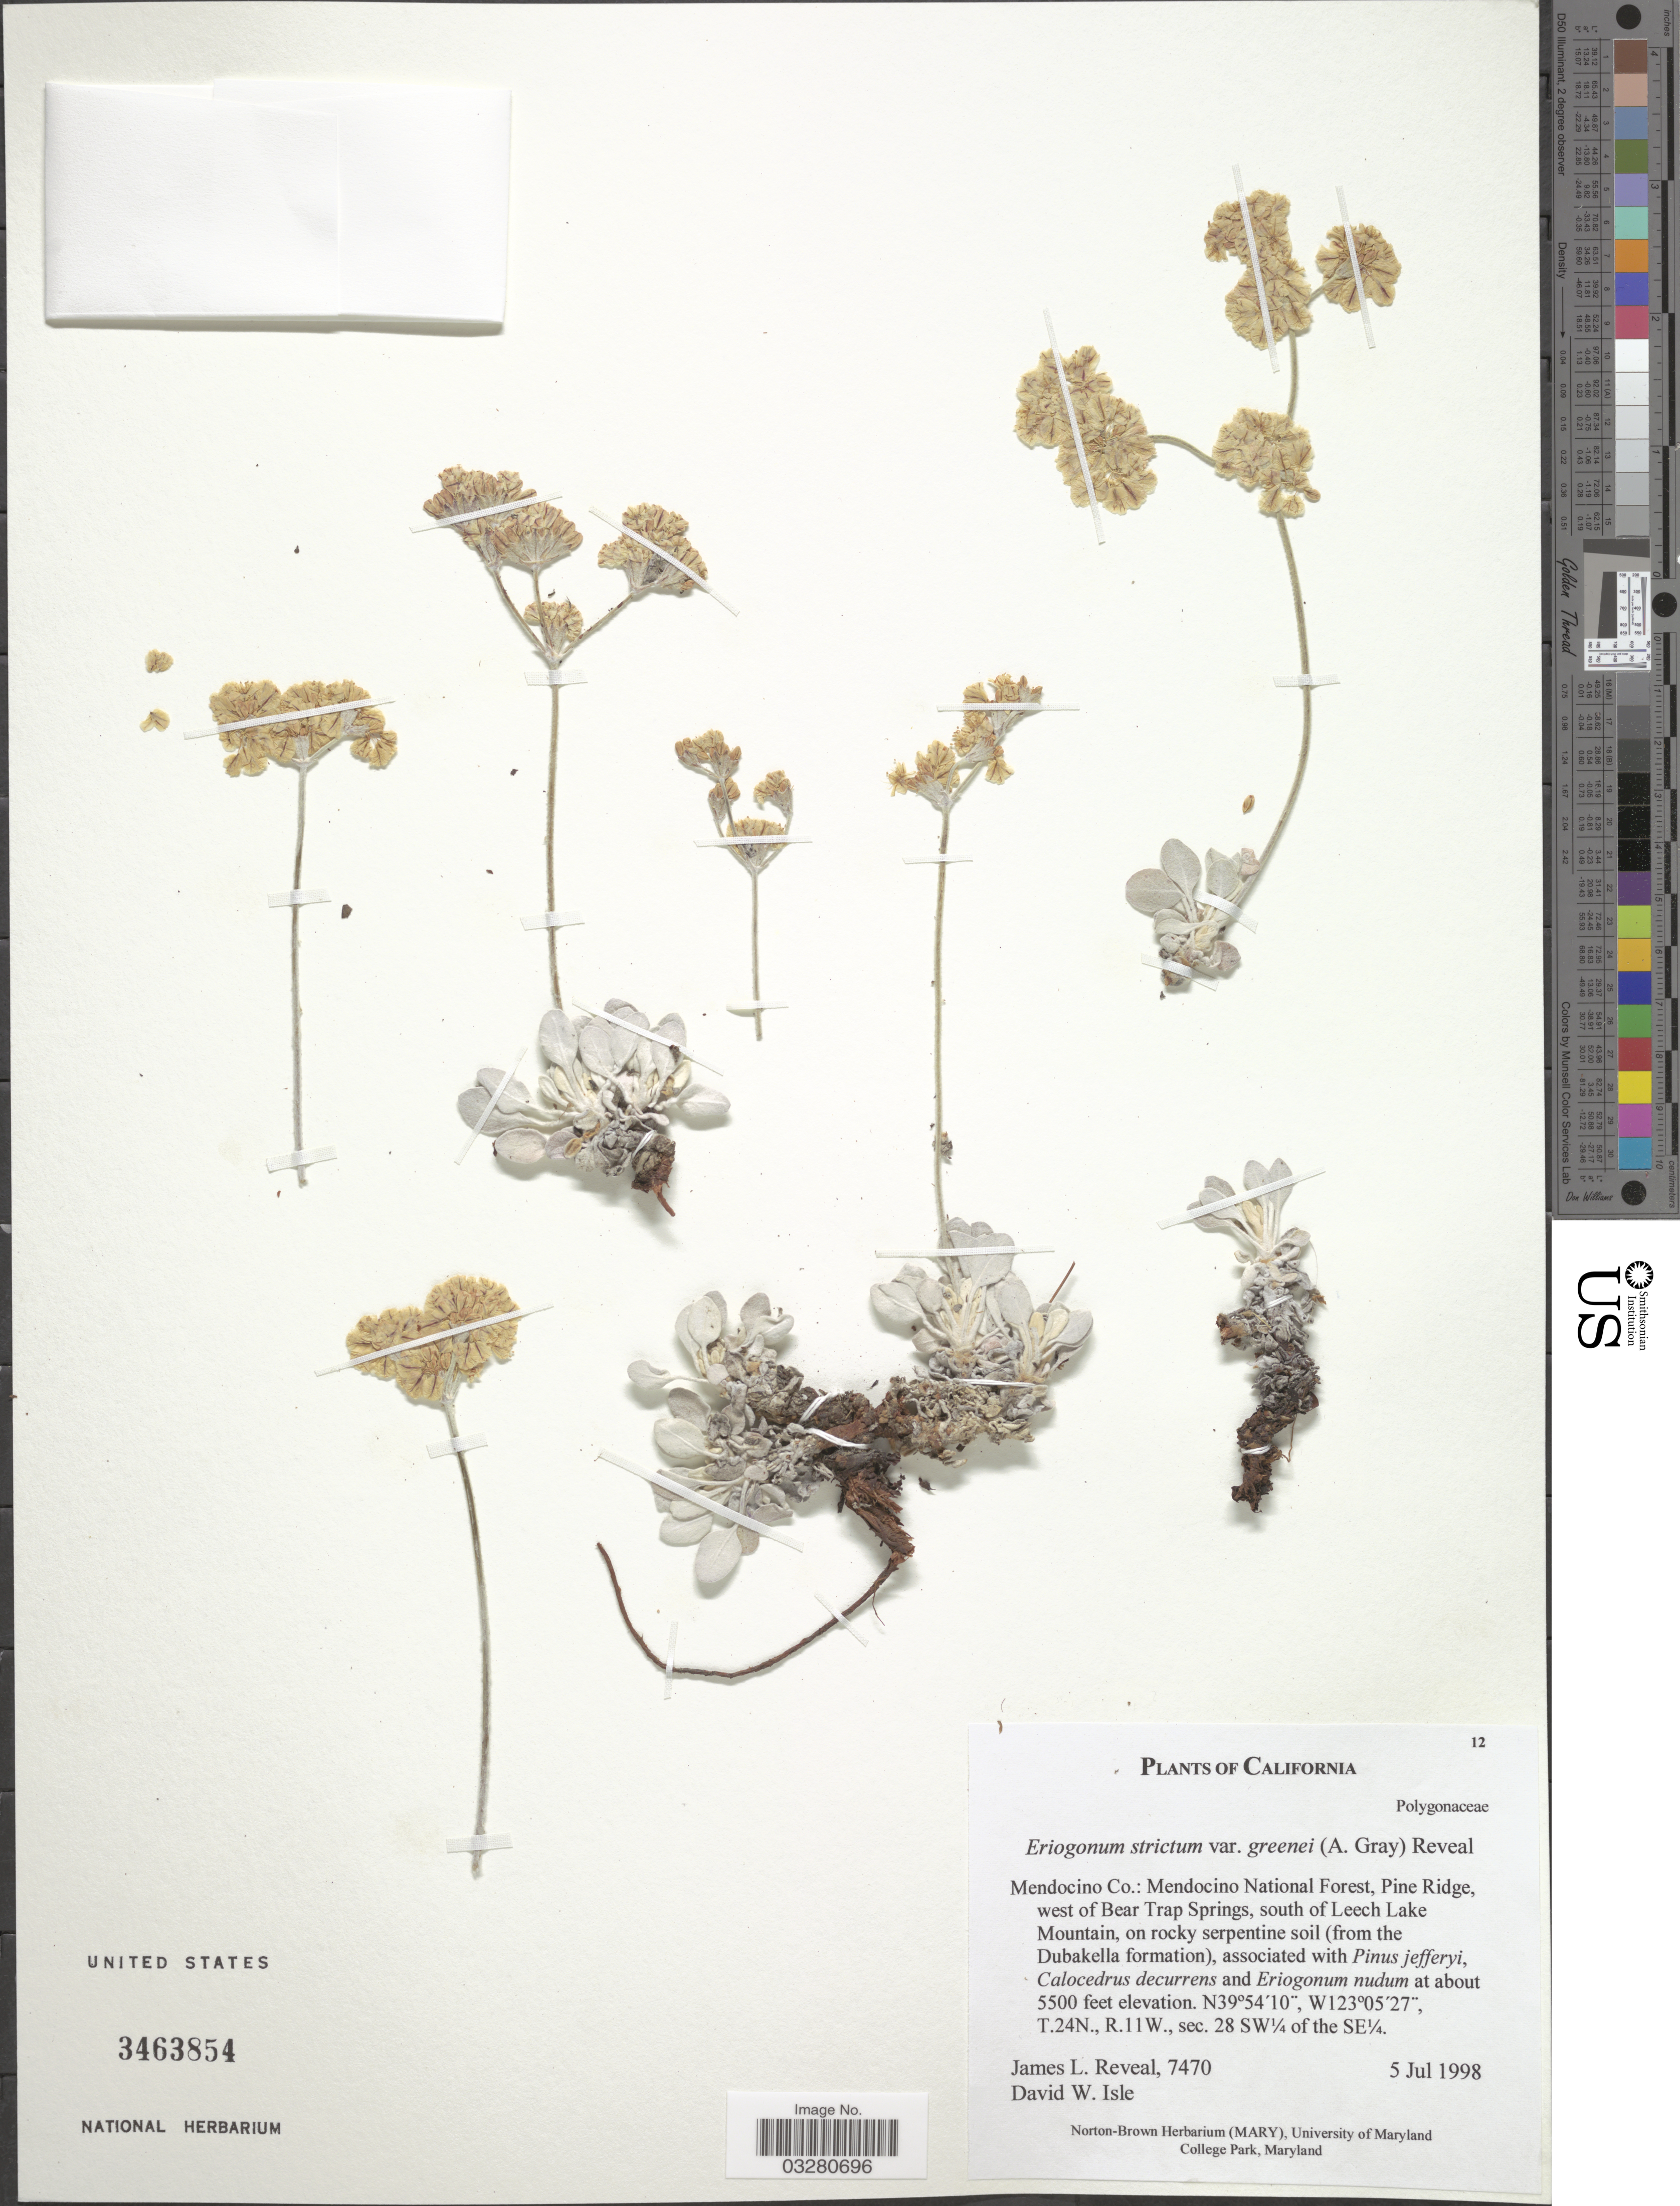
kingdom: Plantae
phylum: Tracheophyta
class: Magnoliopsida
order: Caryophyllales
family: Polygonaceae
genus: Eriogonum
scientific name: Eriogonum strictum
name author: Benth.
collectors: J. L. Reveal & D. Isle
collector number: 7470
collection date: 1998-07-05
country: United States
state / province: California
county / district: Mendocino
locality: Mendocino Co.: Mendocino National Forest, Pine Ridge, west of Bear Trap Springs, south of Leech Lake Mountain. T.24N., R.11W., sec. 28 SW¼ of the Se¼.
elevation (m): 1676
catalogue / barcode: US 3463854